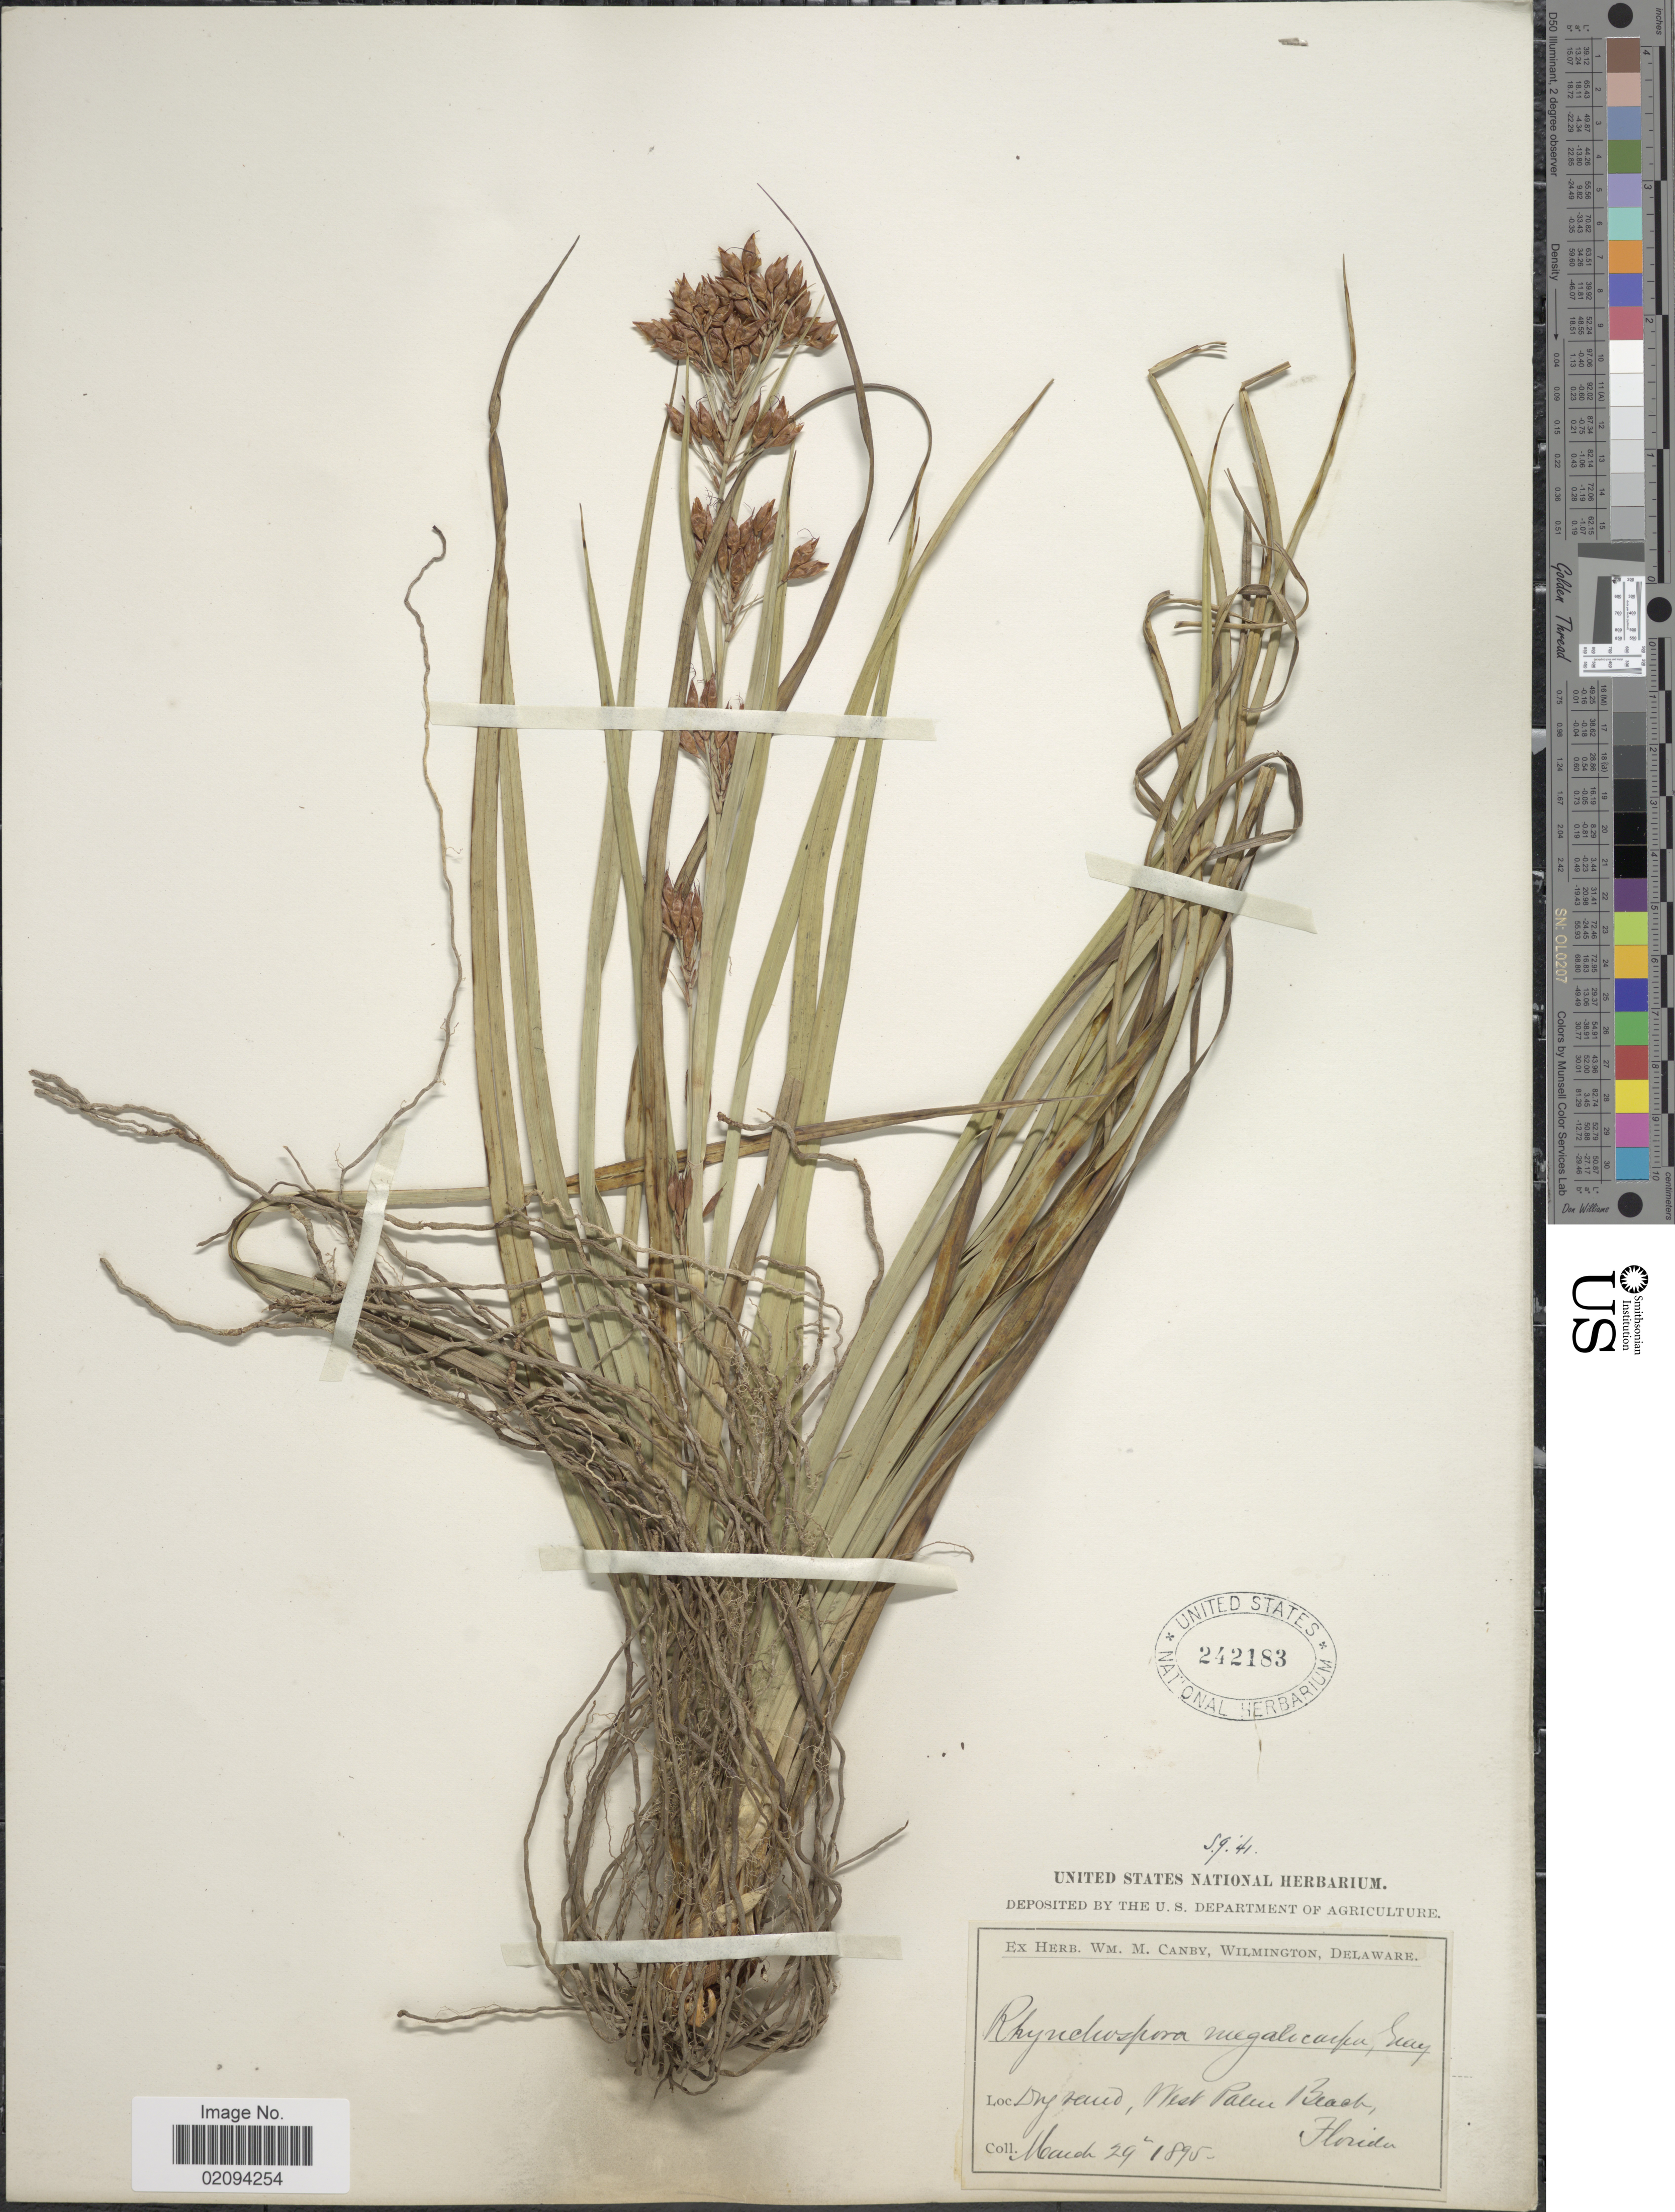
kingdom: Plantae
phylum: Tracheophyta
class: Liliopsida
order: Poales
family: Cyperaceae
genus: Rhynchospora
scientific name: Rhynchospora megalocarpa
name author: A. Gray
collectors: ex herb. W.M. Canby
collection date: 1895-03-29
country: United States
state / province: Florida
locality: Dry sand, West Palm Beach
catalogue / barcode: US 242183